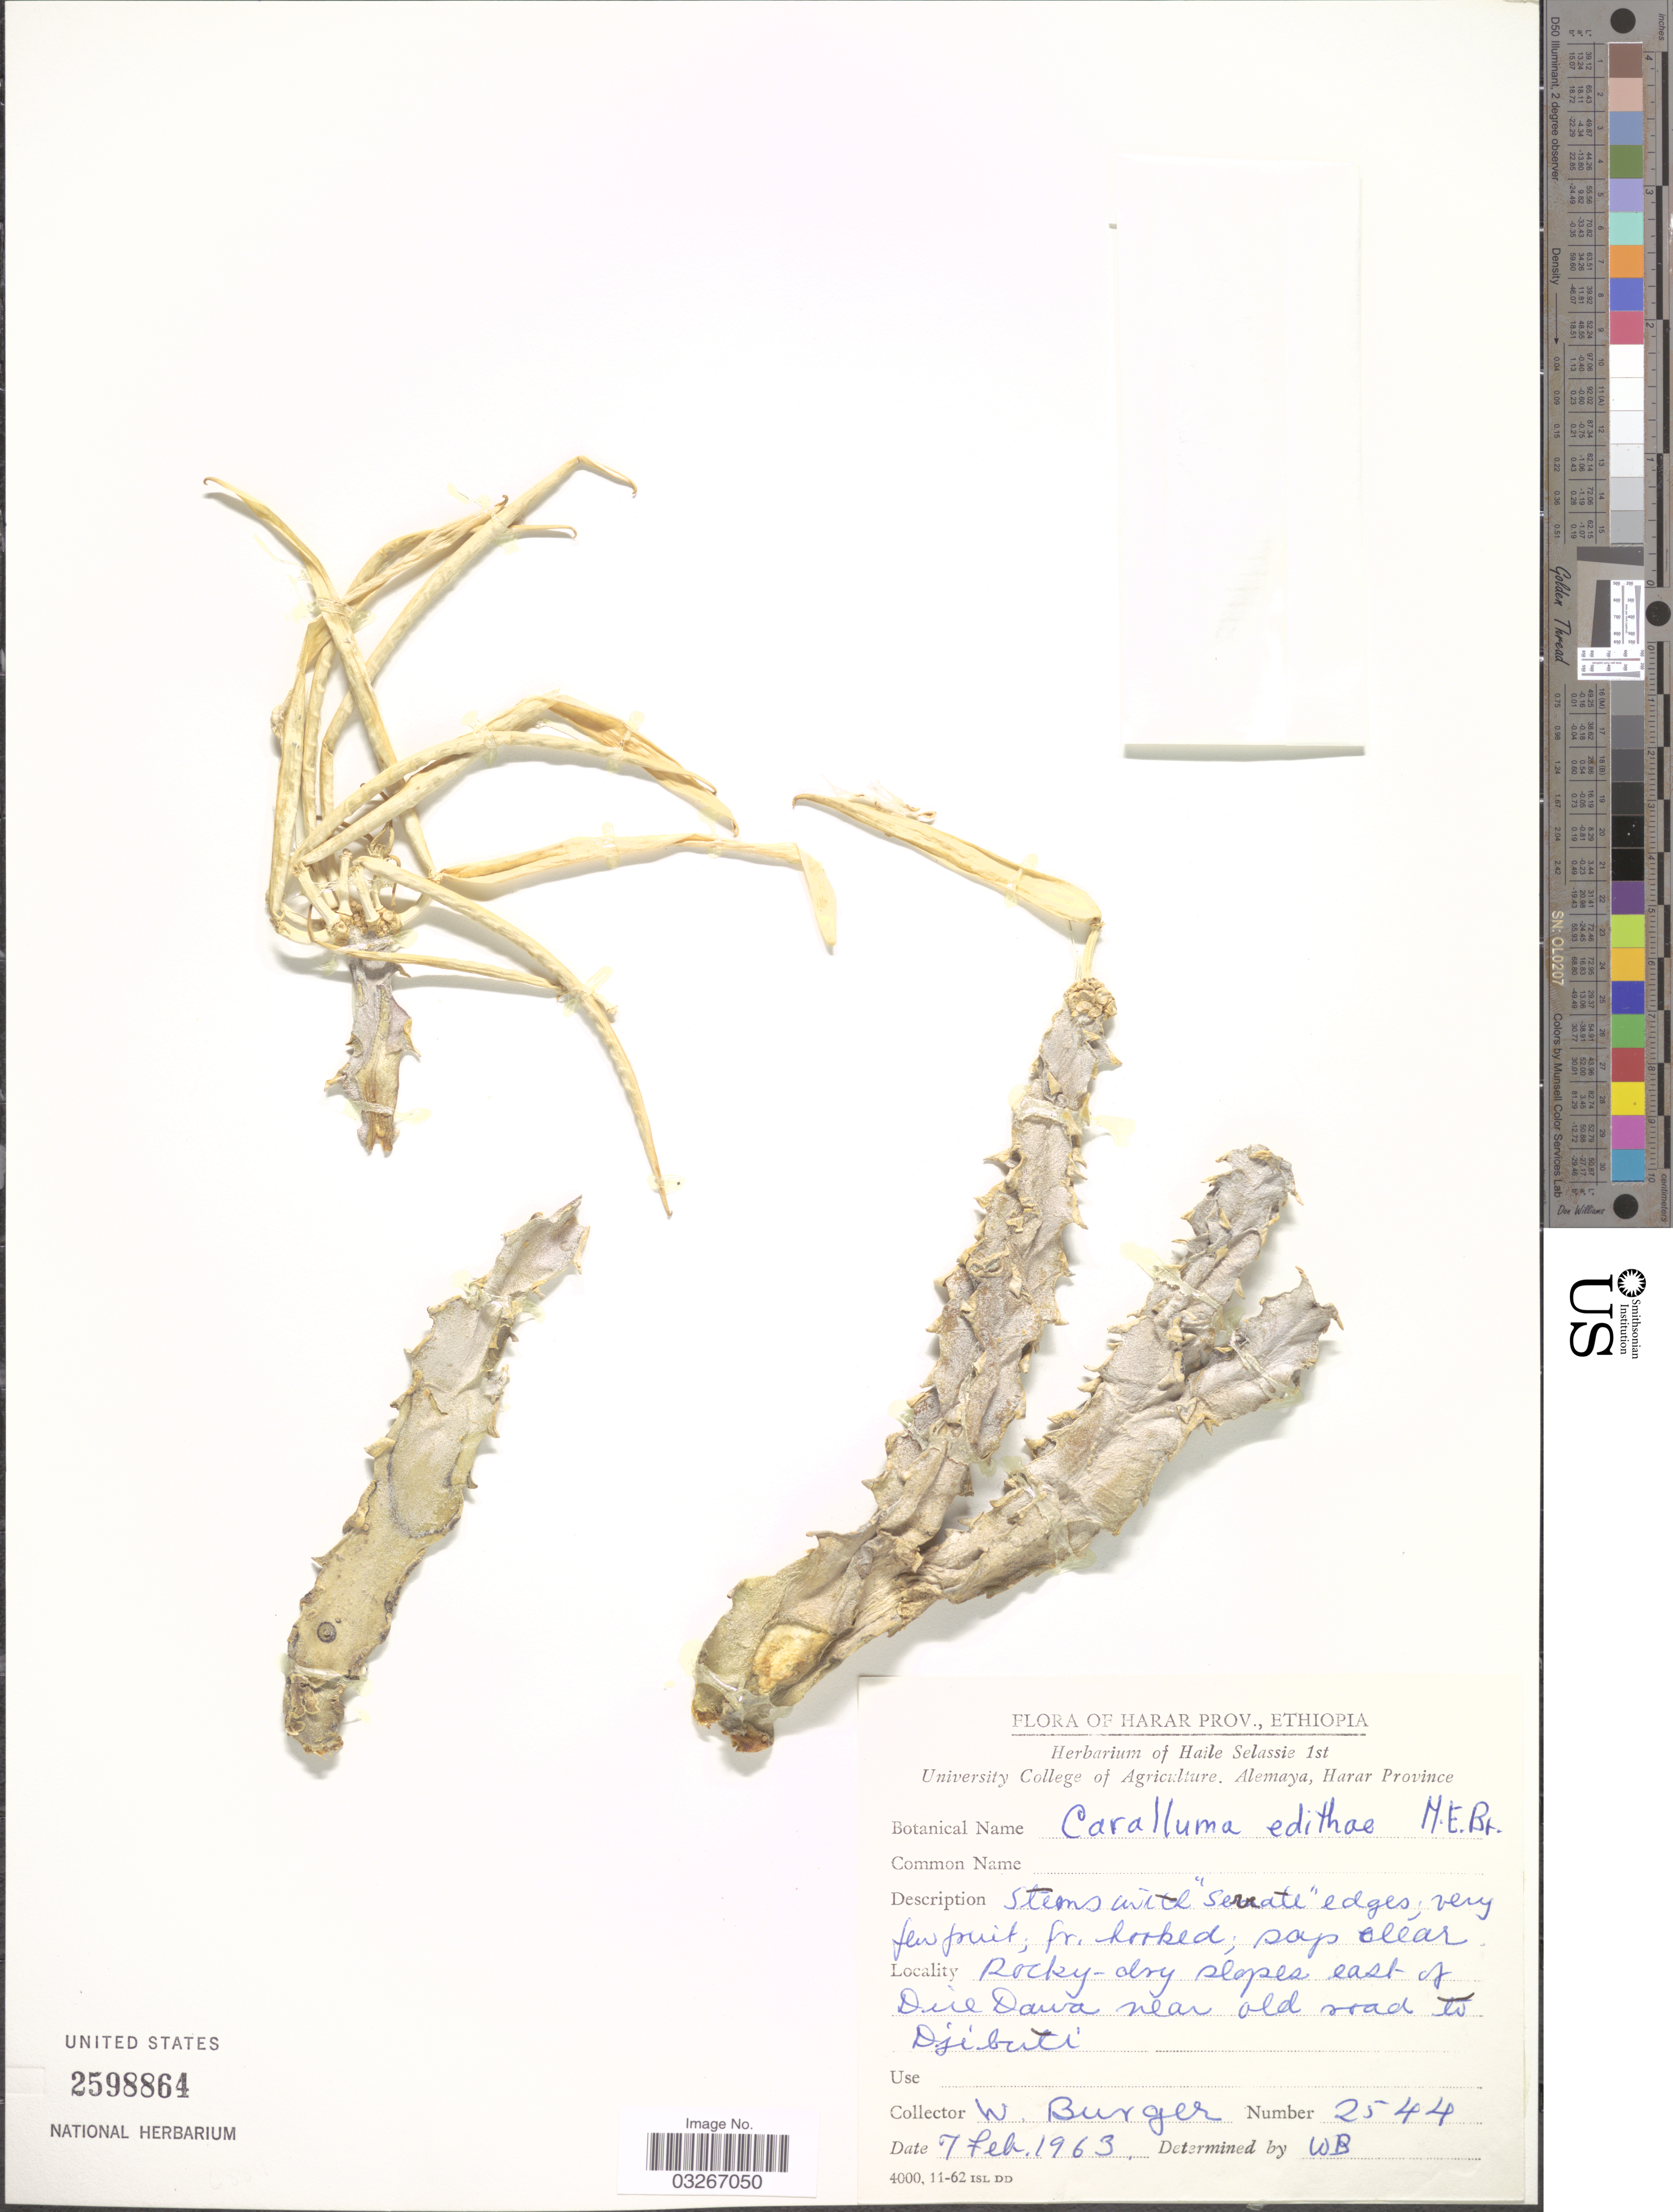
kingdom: Plantae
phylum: Tracheophyta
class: Magnoliopsida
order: Gentianales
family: Apocynaceae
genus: Caralluma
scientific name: Caralluma edithiae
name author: N.E. Br.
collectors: W. Burger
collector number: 2544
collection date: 1963-02-07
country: Ethiopia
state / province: Dire Dawa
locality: Harar Prov. Rocky-dry slopes east of Dire Dawa near old road to Djibuti.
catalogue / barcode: US 2598864